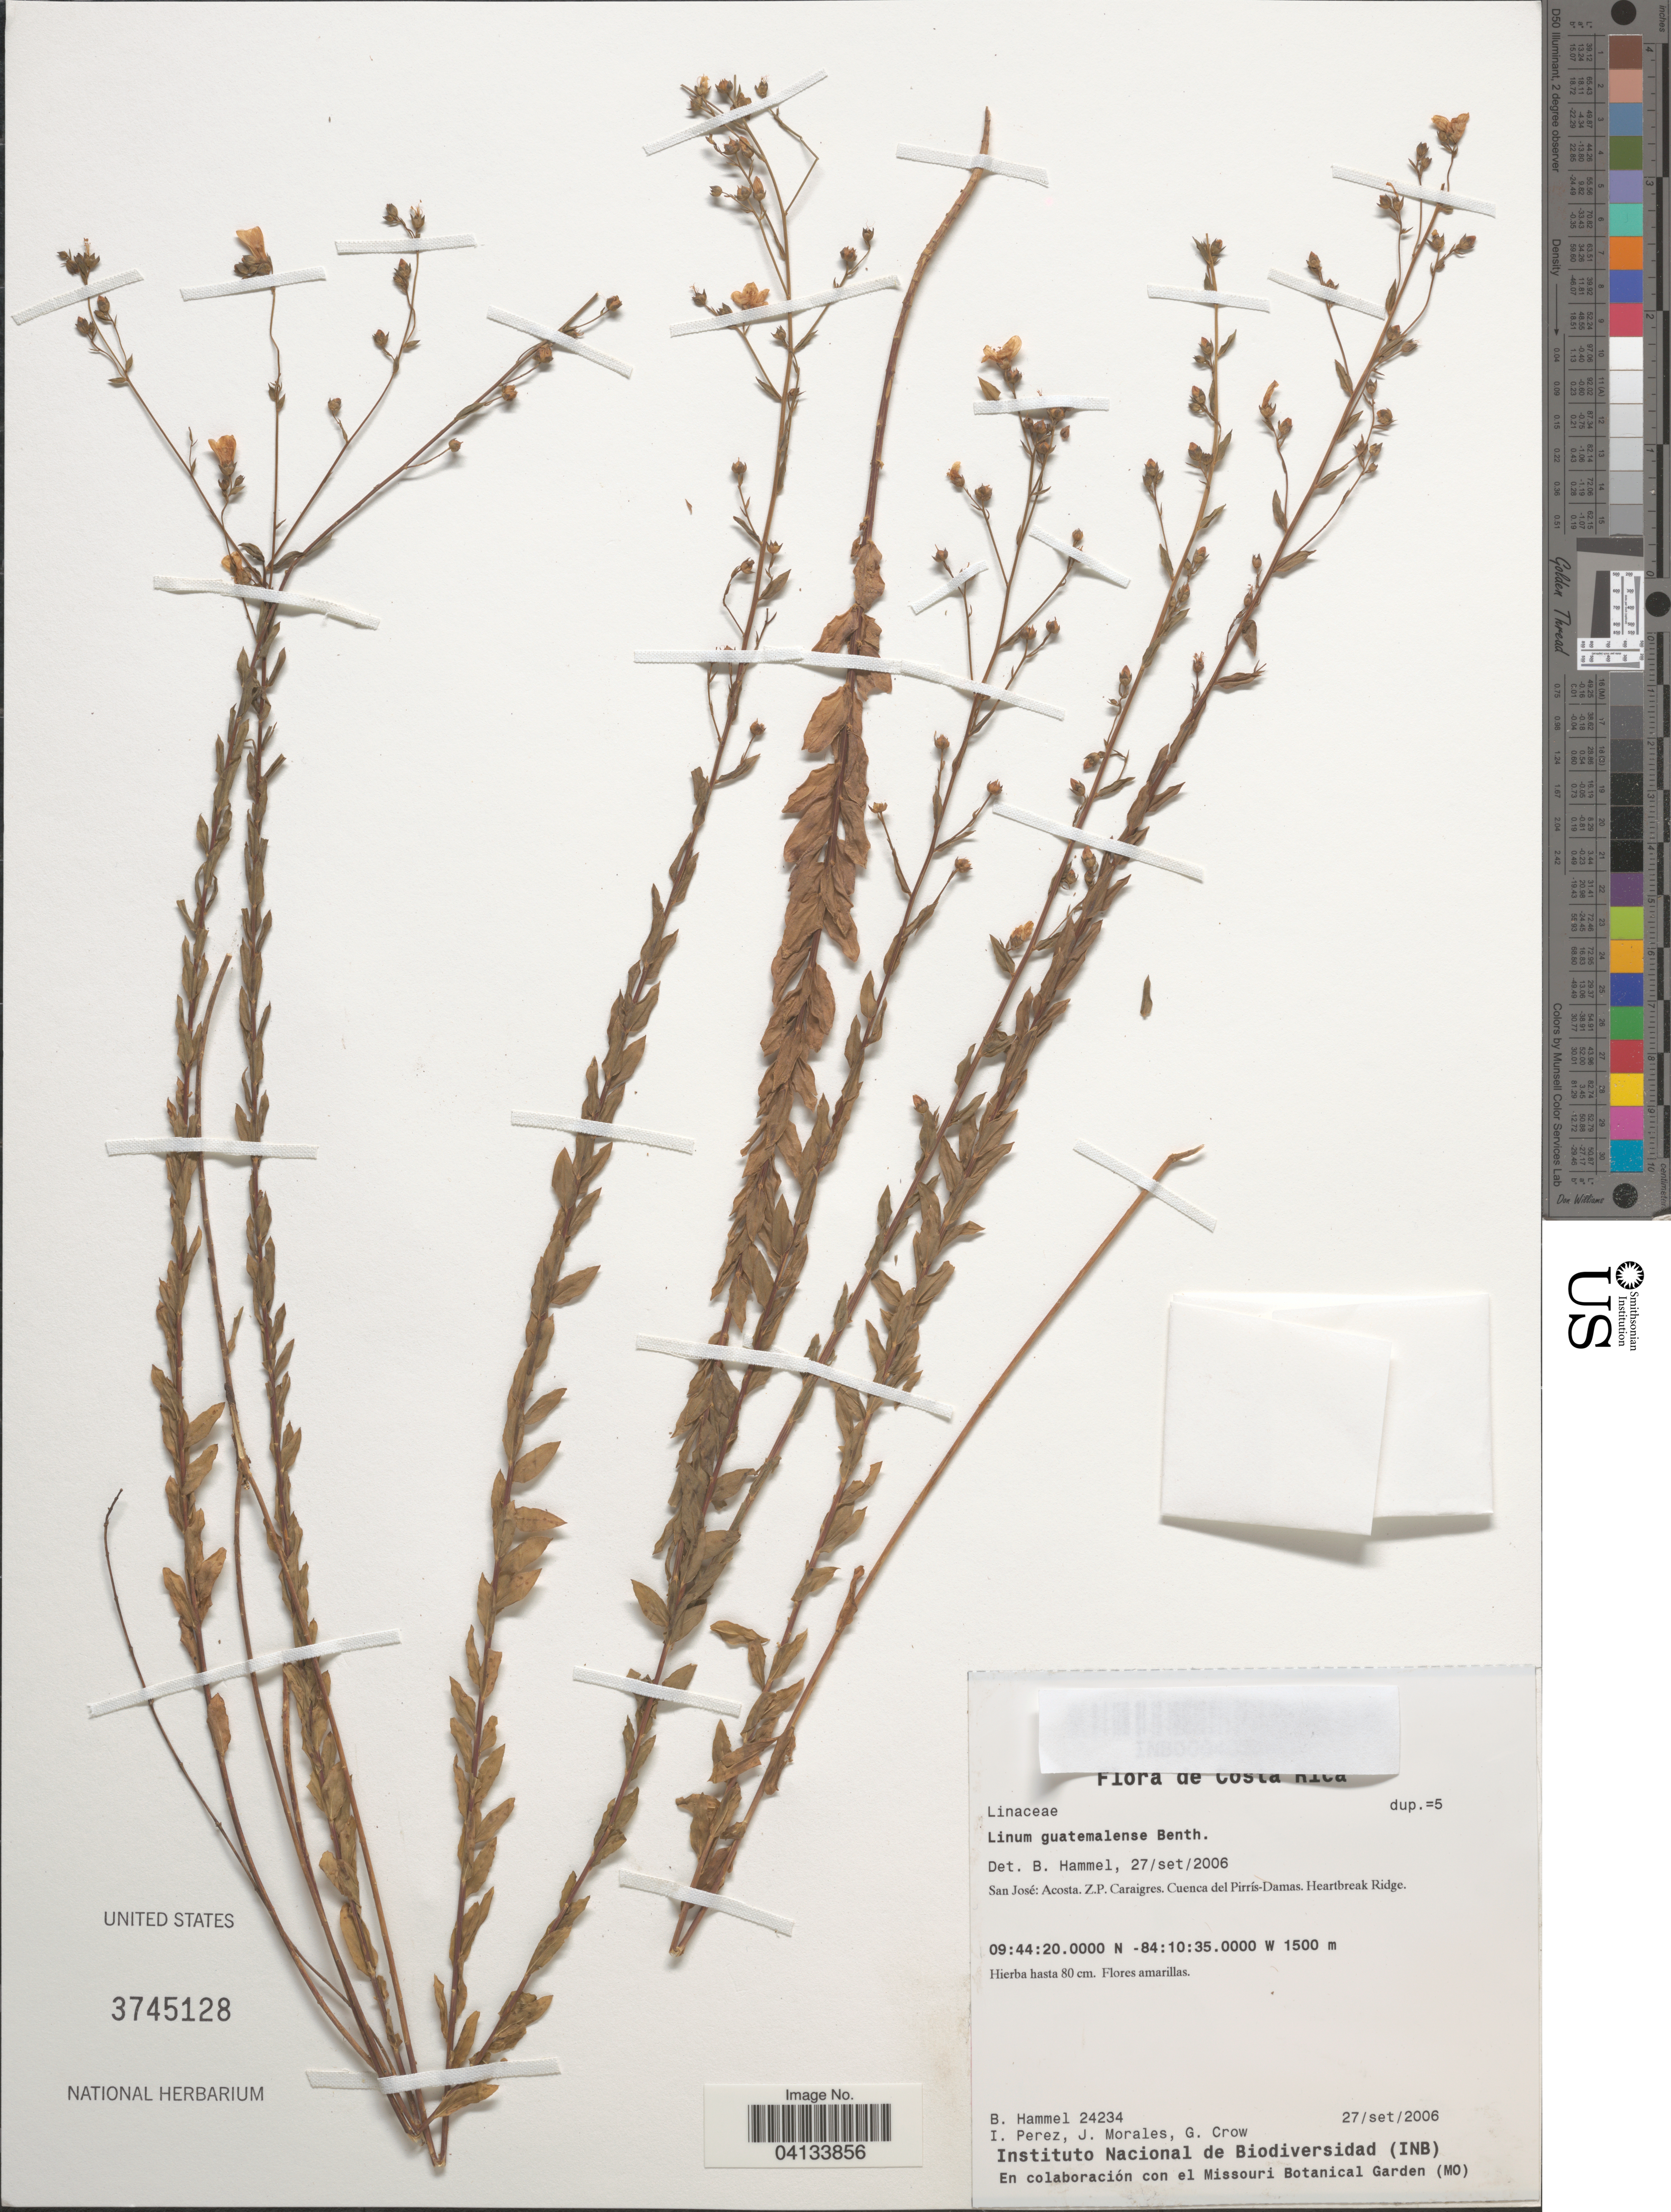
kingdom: Plantae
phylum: Tracheophyta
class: Magnoliopsida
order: Malpighiales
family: Linaceae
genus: Linum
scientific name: Linum guatemalense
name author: Benth.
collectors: B. Hammel, I. Pérez, J. Morales & G. Crow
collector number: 24234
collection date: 2006-09-27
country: Costa Rica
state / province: San José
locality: Acosta. Z.P. Caraigres. Cuenca del Pirrís-Damas. Heartbreak Ridge.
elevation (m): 1500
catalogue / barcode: US 3745128